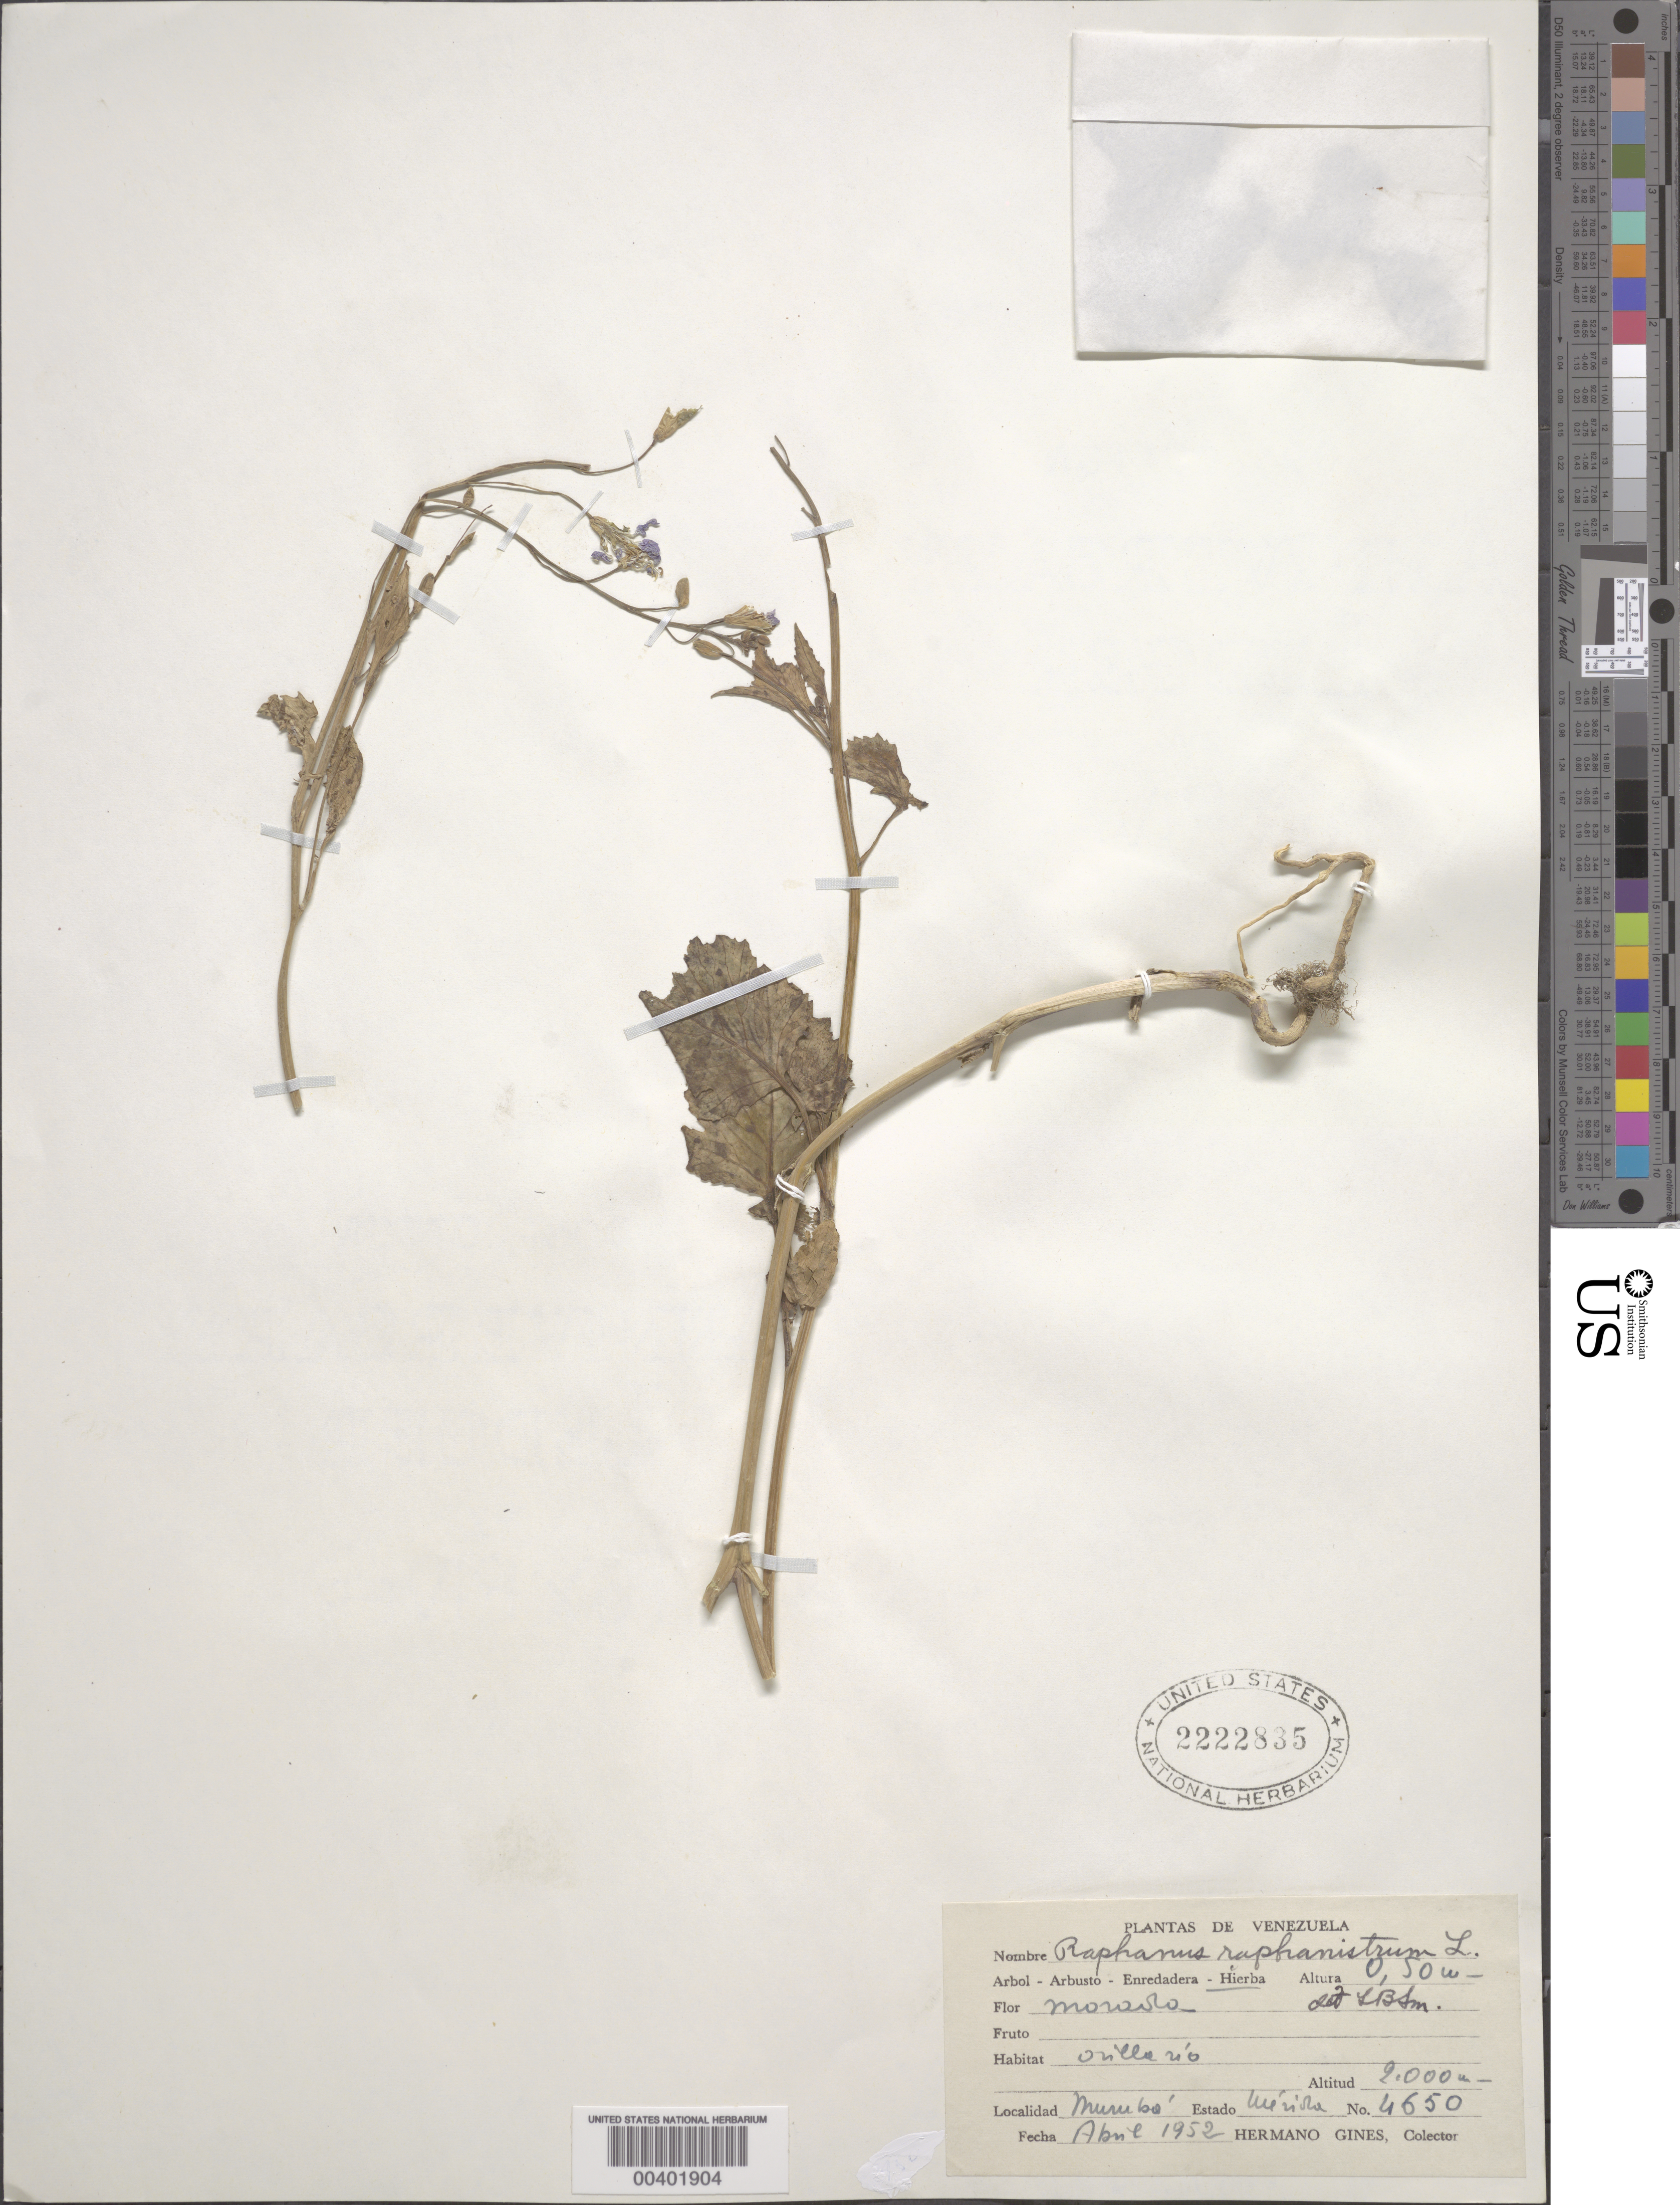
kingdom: Plantae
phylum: Tracheophyta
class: Magnoliopsida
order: Brassicales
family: Brassicaceae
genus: Raphanus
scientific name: Raphanus raphanistrum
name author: L.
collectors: Bro. Gines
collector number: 4650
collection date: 1952-04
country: Venezuela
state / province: Mérida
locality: Muruba.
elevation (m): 2000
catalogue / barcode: US 2222835